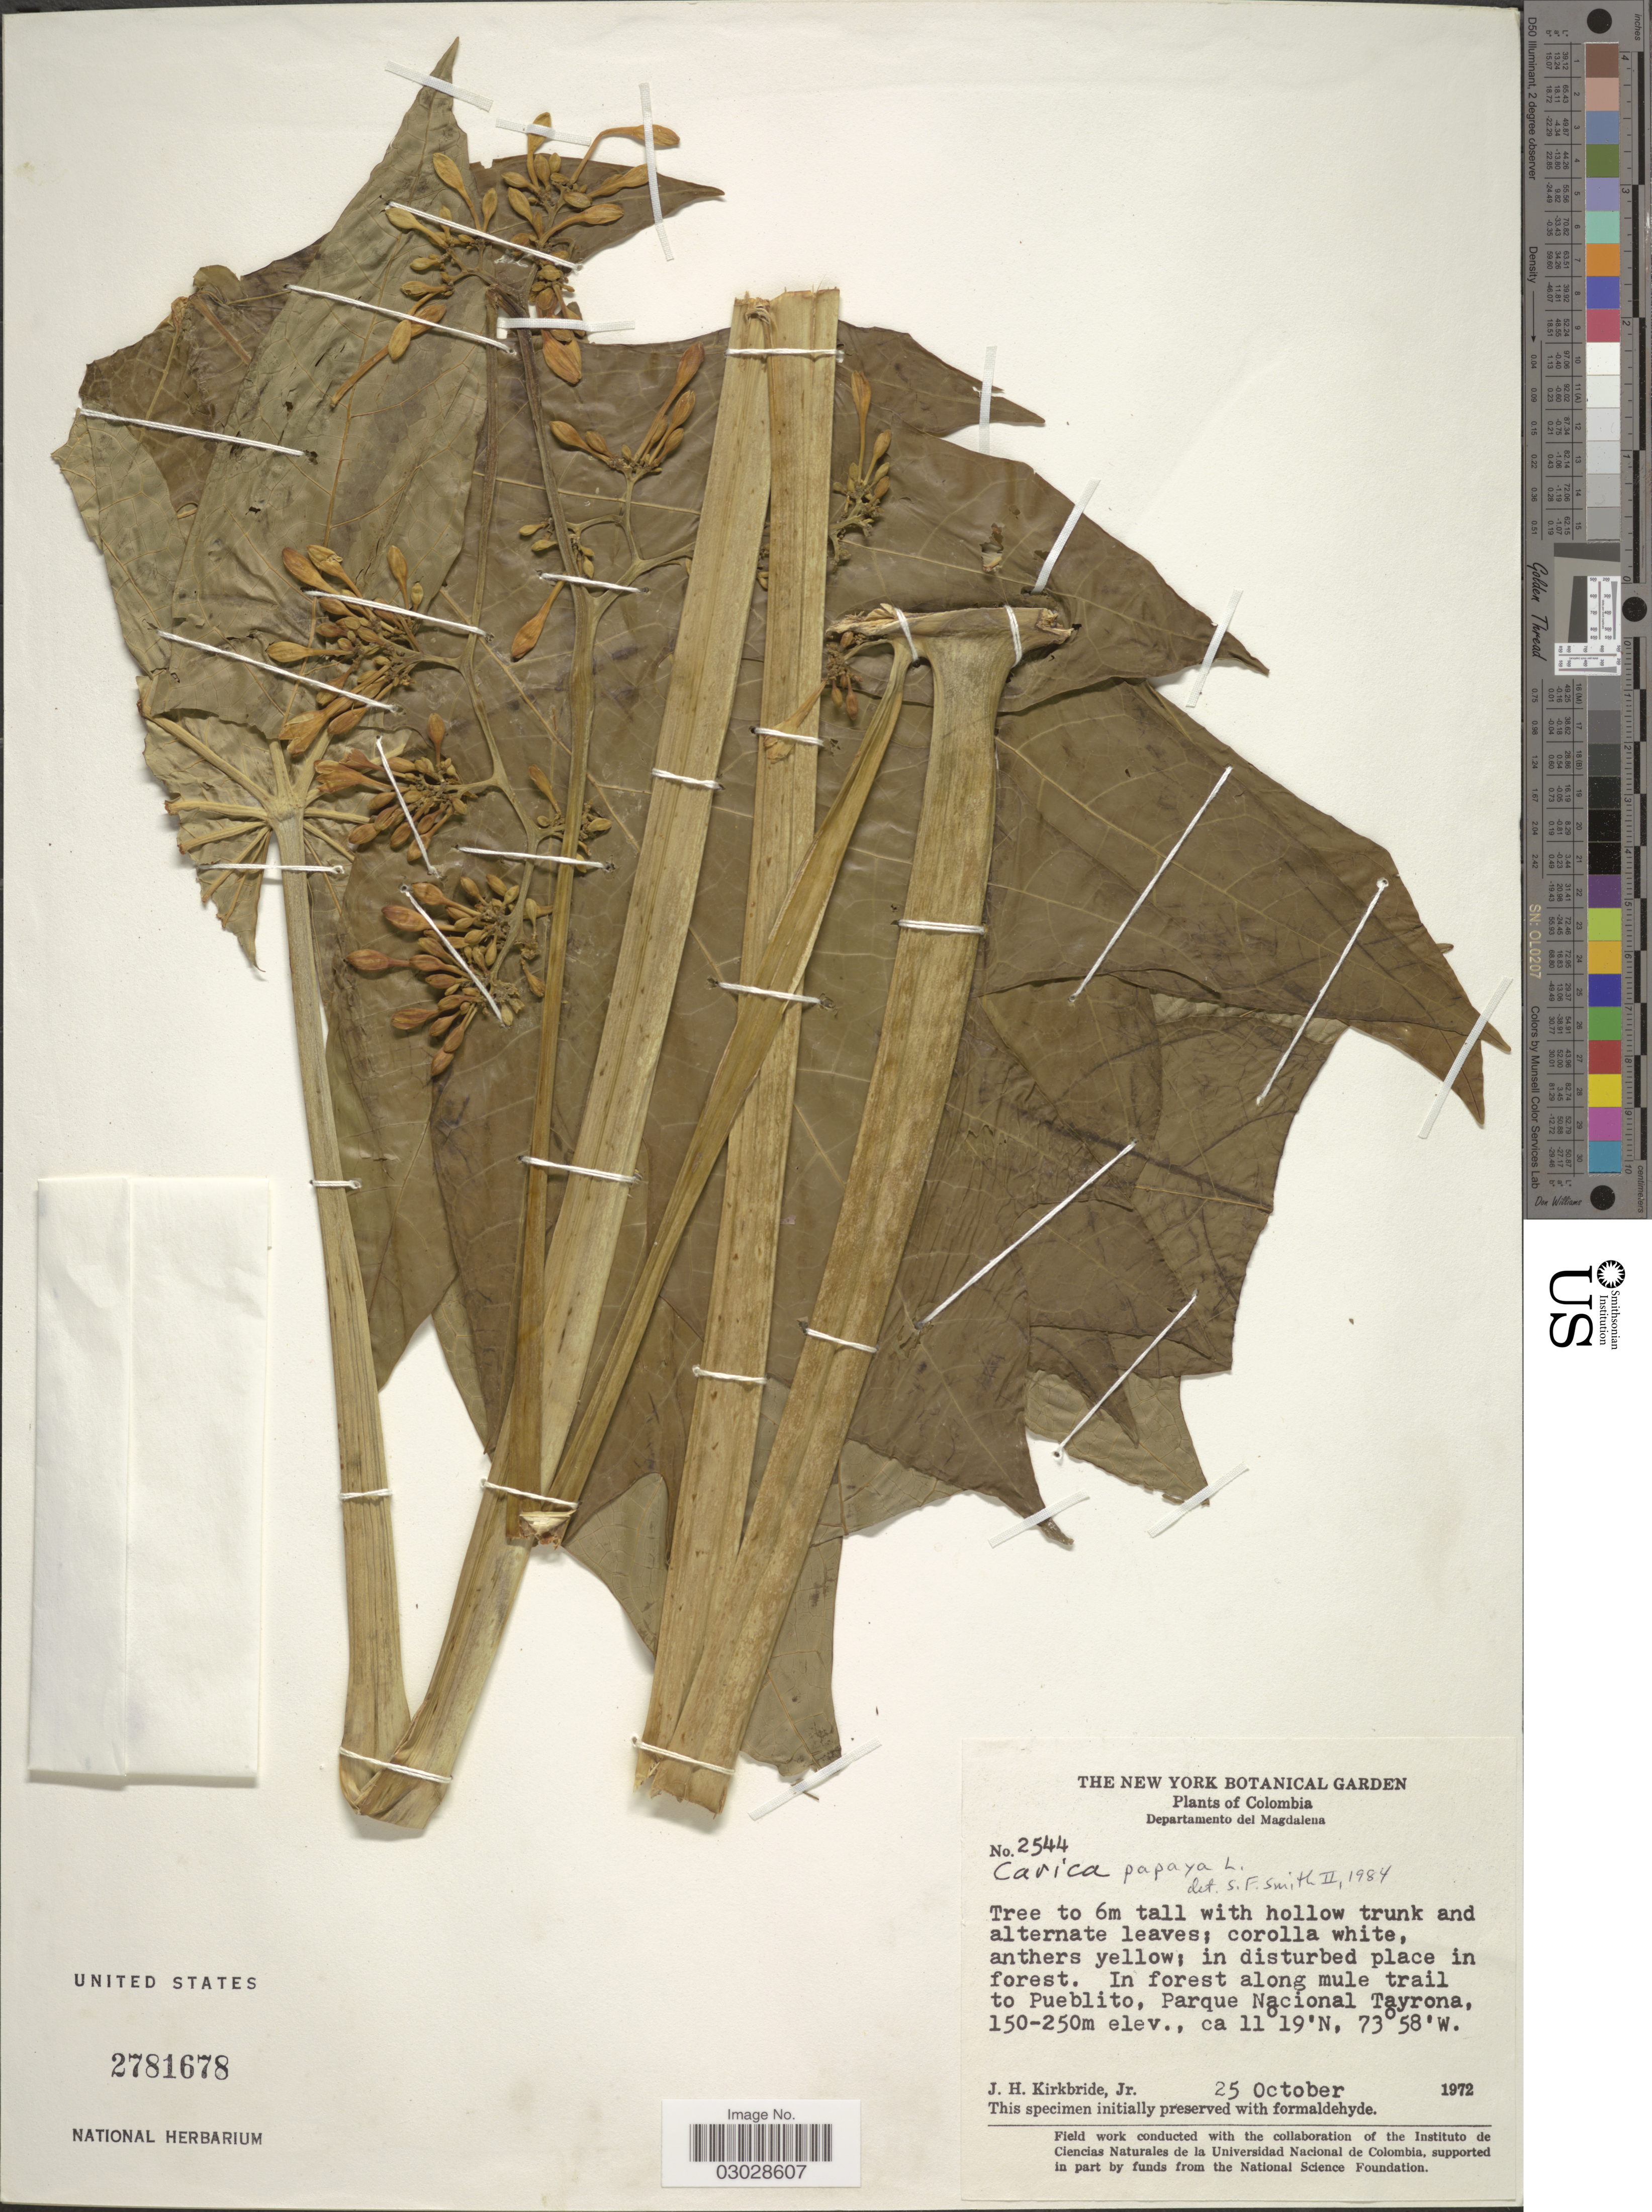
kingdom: Plantae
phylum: Tracheophyta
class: Magnoliopsida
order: Brassicales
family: Caricaceae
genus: Carica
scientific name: Carica papaya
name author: L.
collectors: J. H. Kirkbride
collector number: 2544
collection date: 1972-10-25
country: Colombia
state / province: Magdalena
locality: Departamento del Magdalena, In forest along mule trail to Pueblito, Parque Nacional Tayrona.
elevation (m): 150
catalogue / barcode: US 2781678